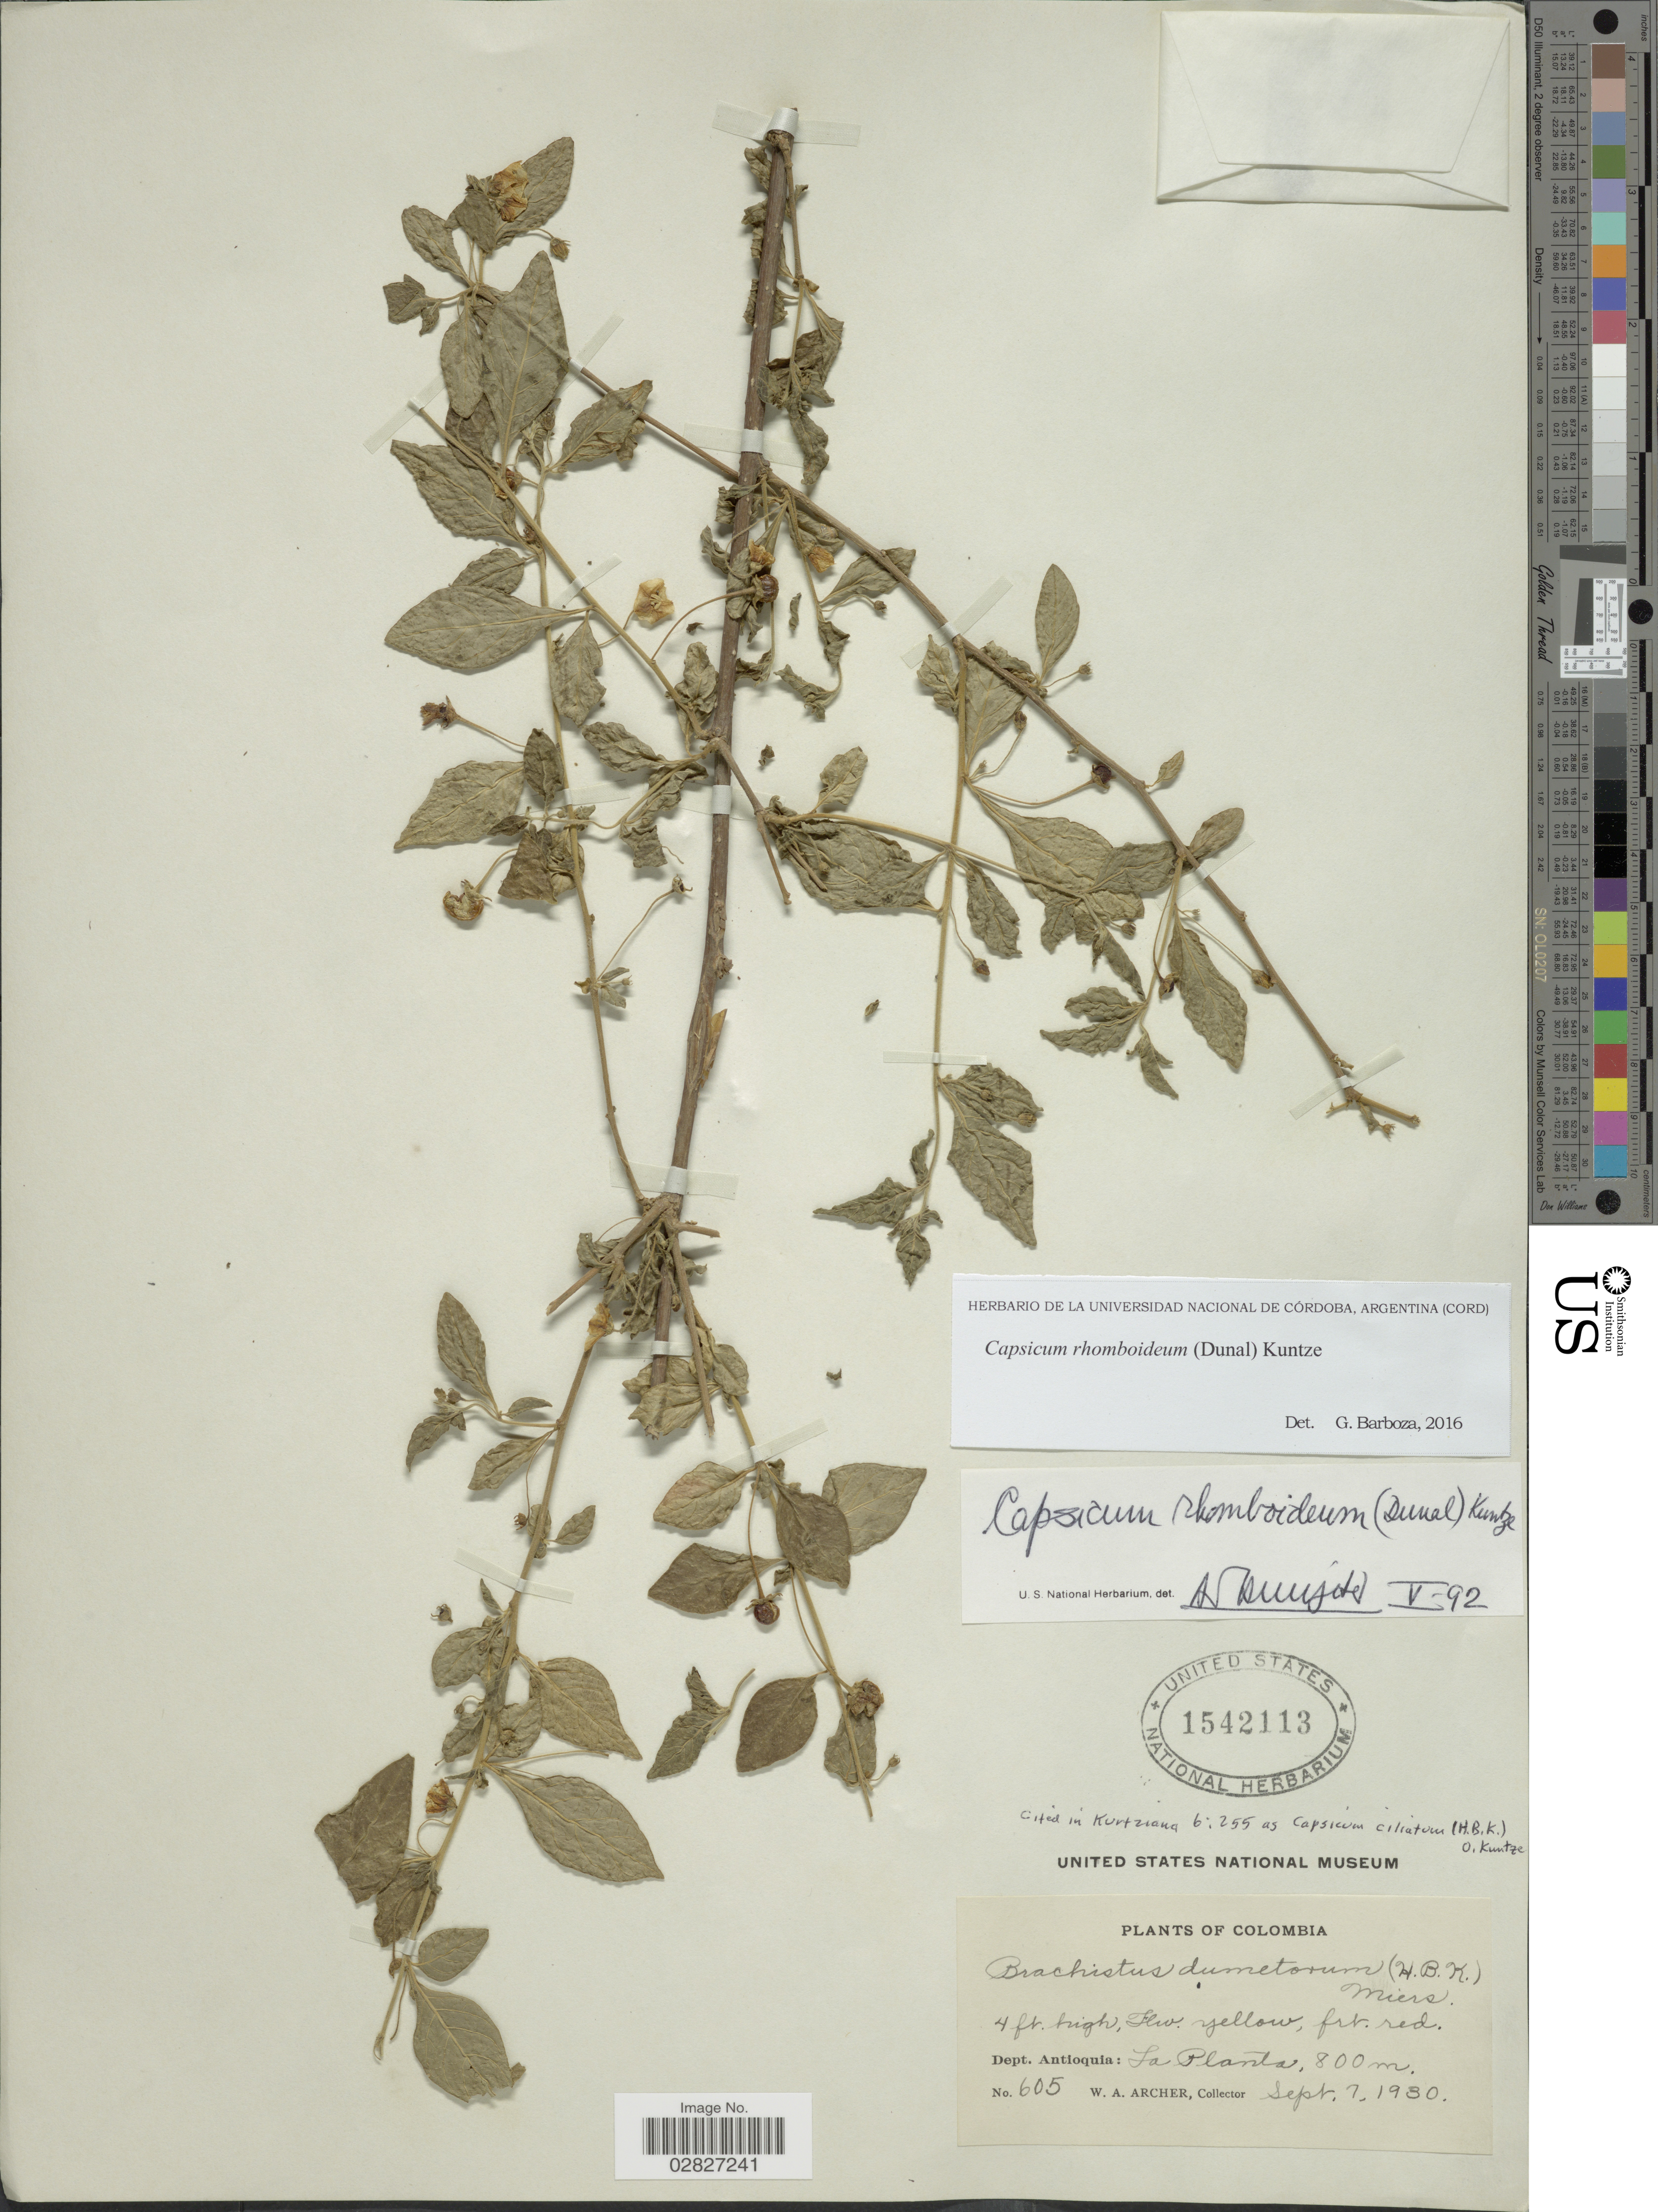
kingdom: Plantae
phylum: Tracheophyta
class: Magnoliopsida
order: Solanales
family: Solanaceae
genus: Capsicum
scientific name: Capsicum rhomboideum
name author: (Humb. & Bonpl. ex Dunal) Kuntze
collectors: W. A. Archer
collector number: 605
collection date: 1930-09-07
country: Colombia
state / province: Antioquia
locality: Dept. Antioquia: La Planta.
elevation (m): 800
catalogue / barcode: US 1542113